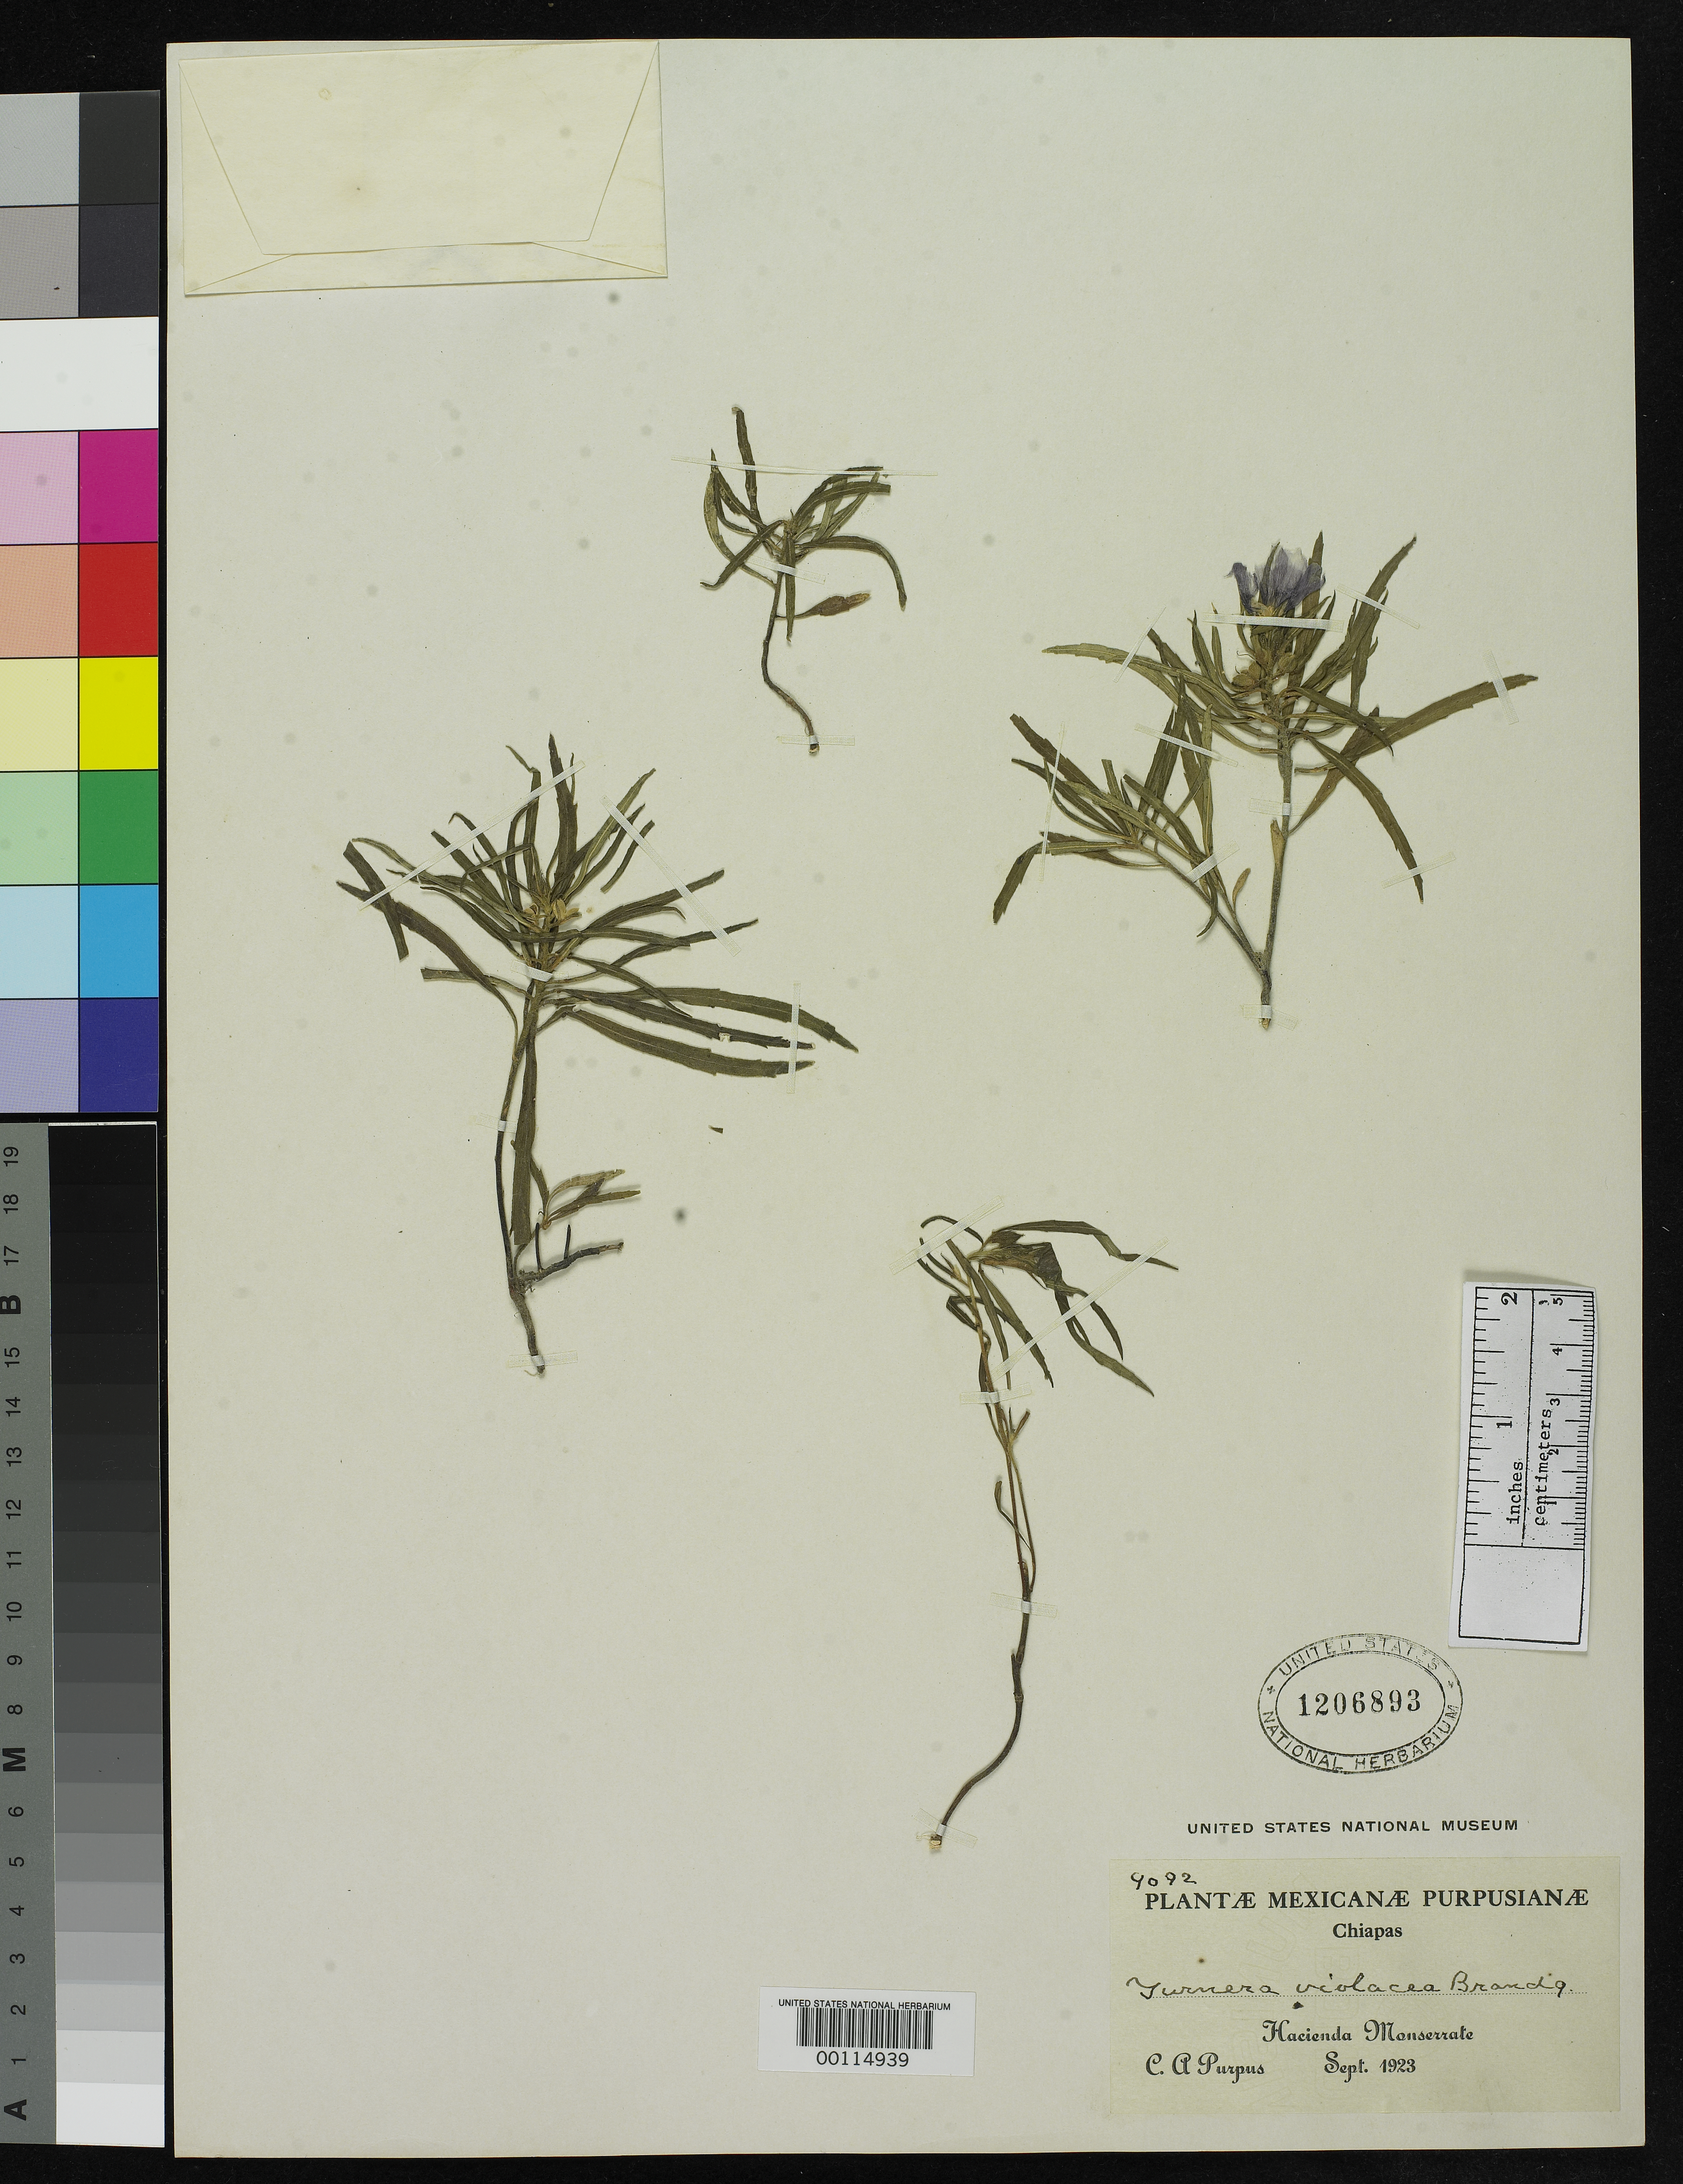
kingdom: Plantae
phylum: Tracheophyta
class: Magnoliopsida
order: Malpighiales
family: Turneraceae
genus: Turnera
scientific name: Turnera violacea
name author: Brandegee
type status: Isotype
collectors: C. A. Purpus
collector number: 9092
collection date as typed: Sep 1923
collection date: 1923-09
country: Mexico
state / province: Chiapas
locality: Near Hacienda Monserrate.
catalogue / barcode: US 1206893